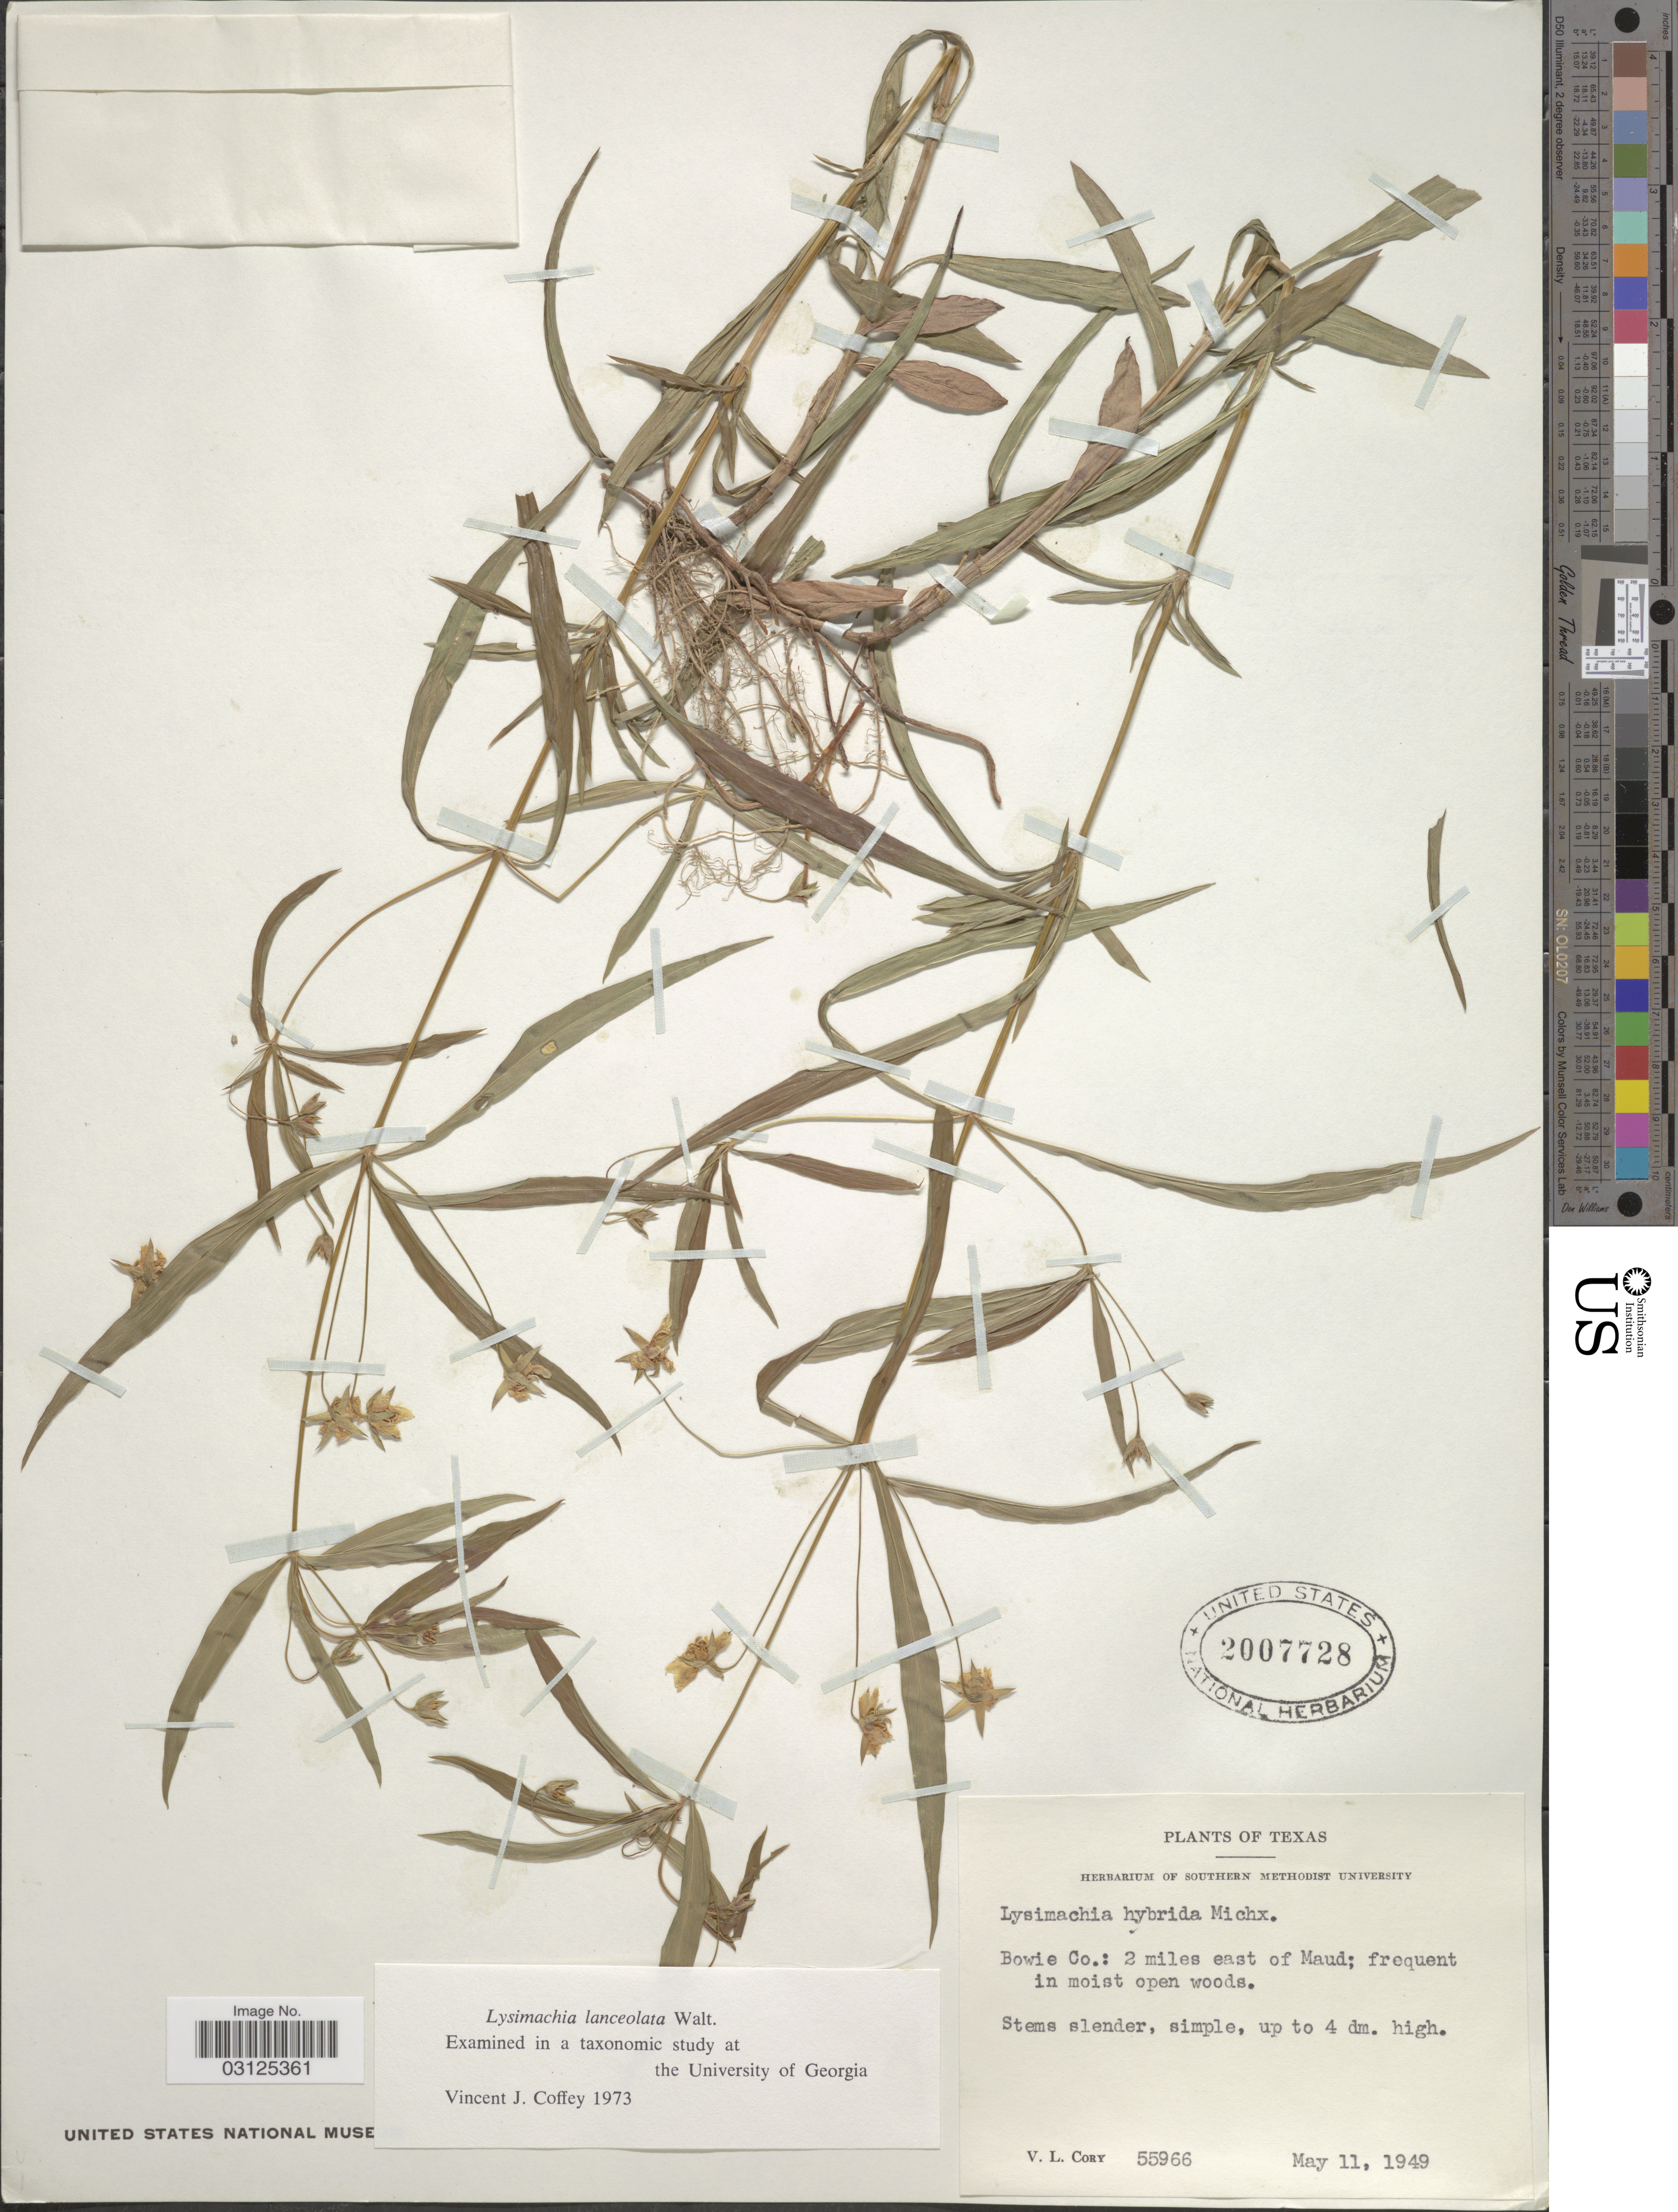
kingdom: Plantae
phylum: Tracheophyta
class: Magnoliopsida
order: Ericales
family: Primulaceae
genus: Lysimachia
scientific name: Lysimachia lanceolata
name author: Walter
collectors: V. Cory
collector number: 55966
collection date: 1949-05-11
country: United States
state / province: Texas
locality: Bowie Co.: 2 miles east of Maud.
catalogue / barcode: US 2007728